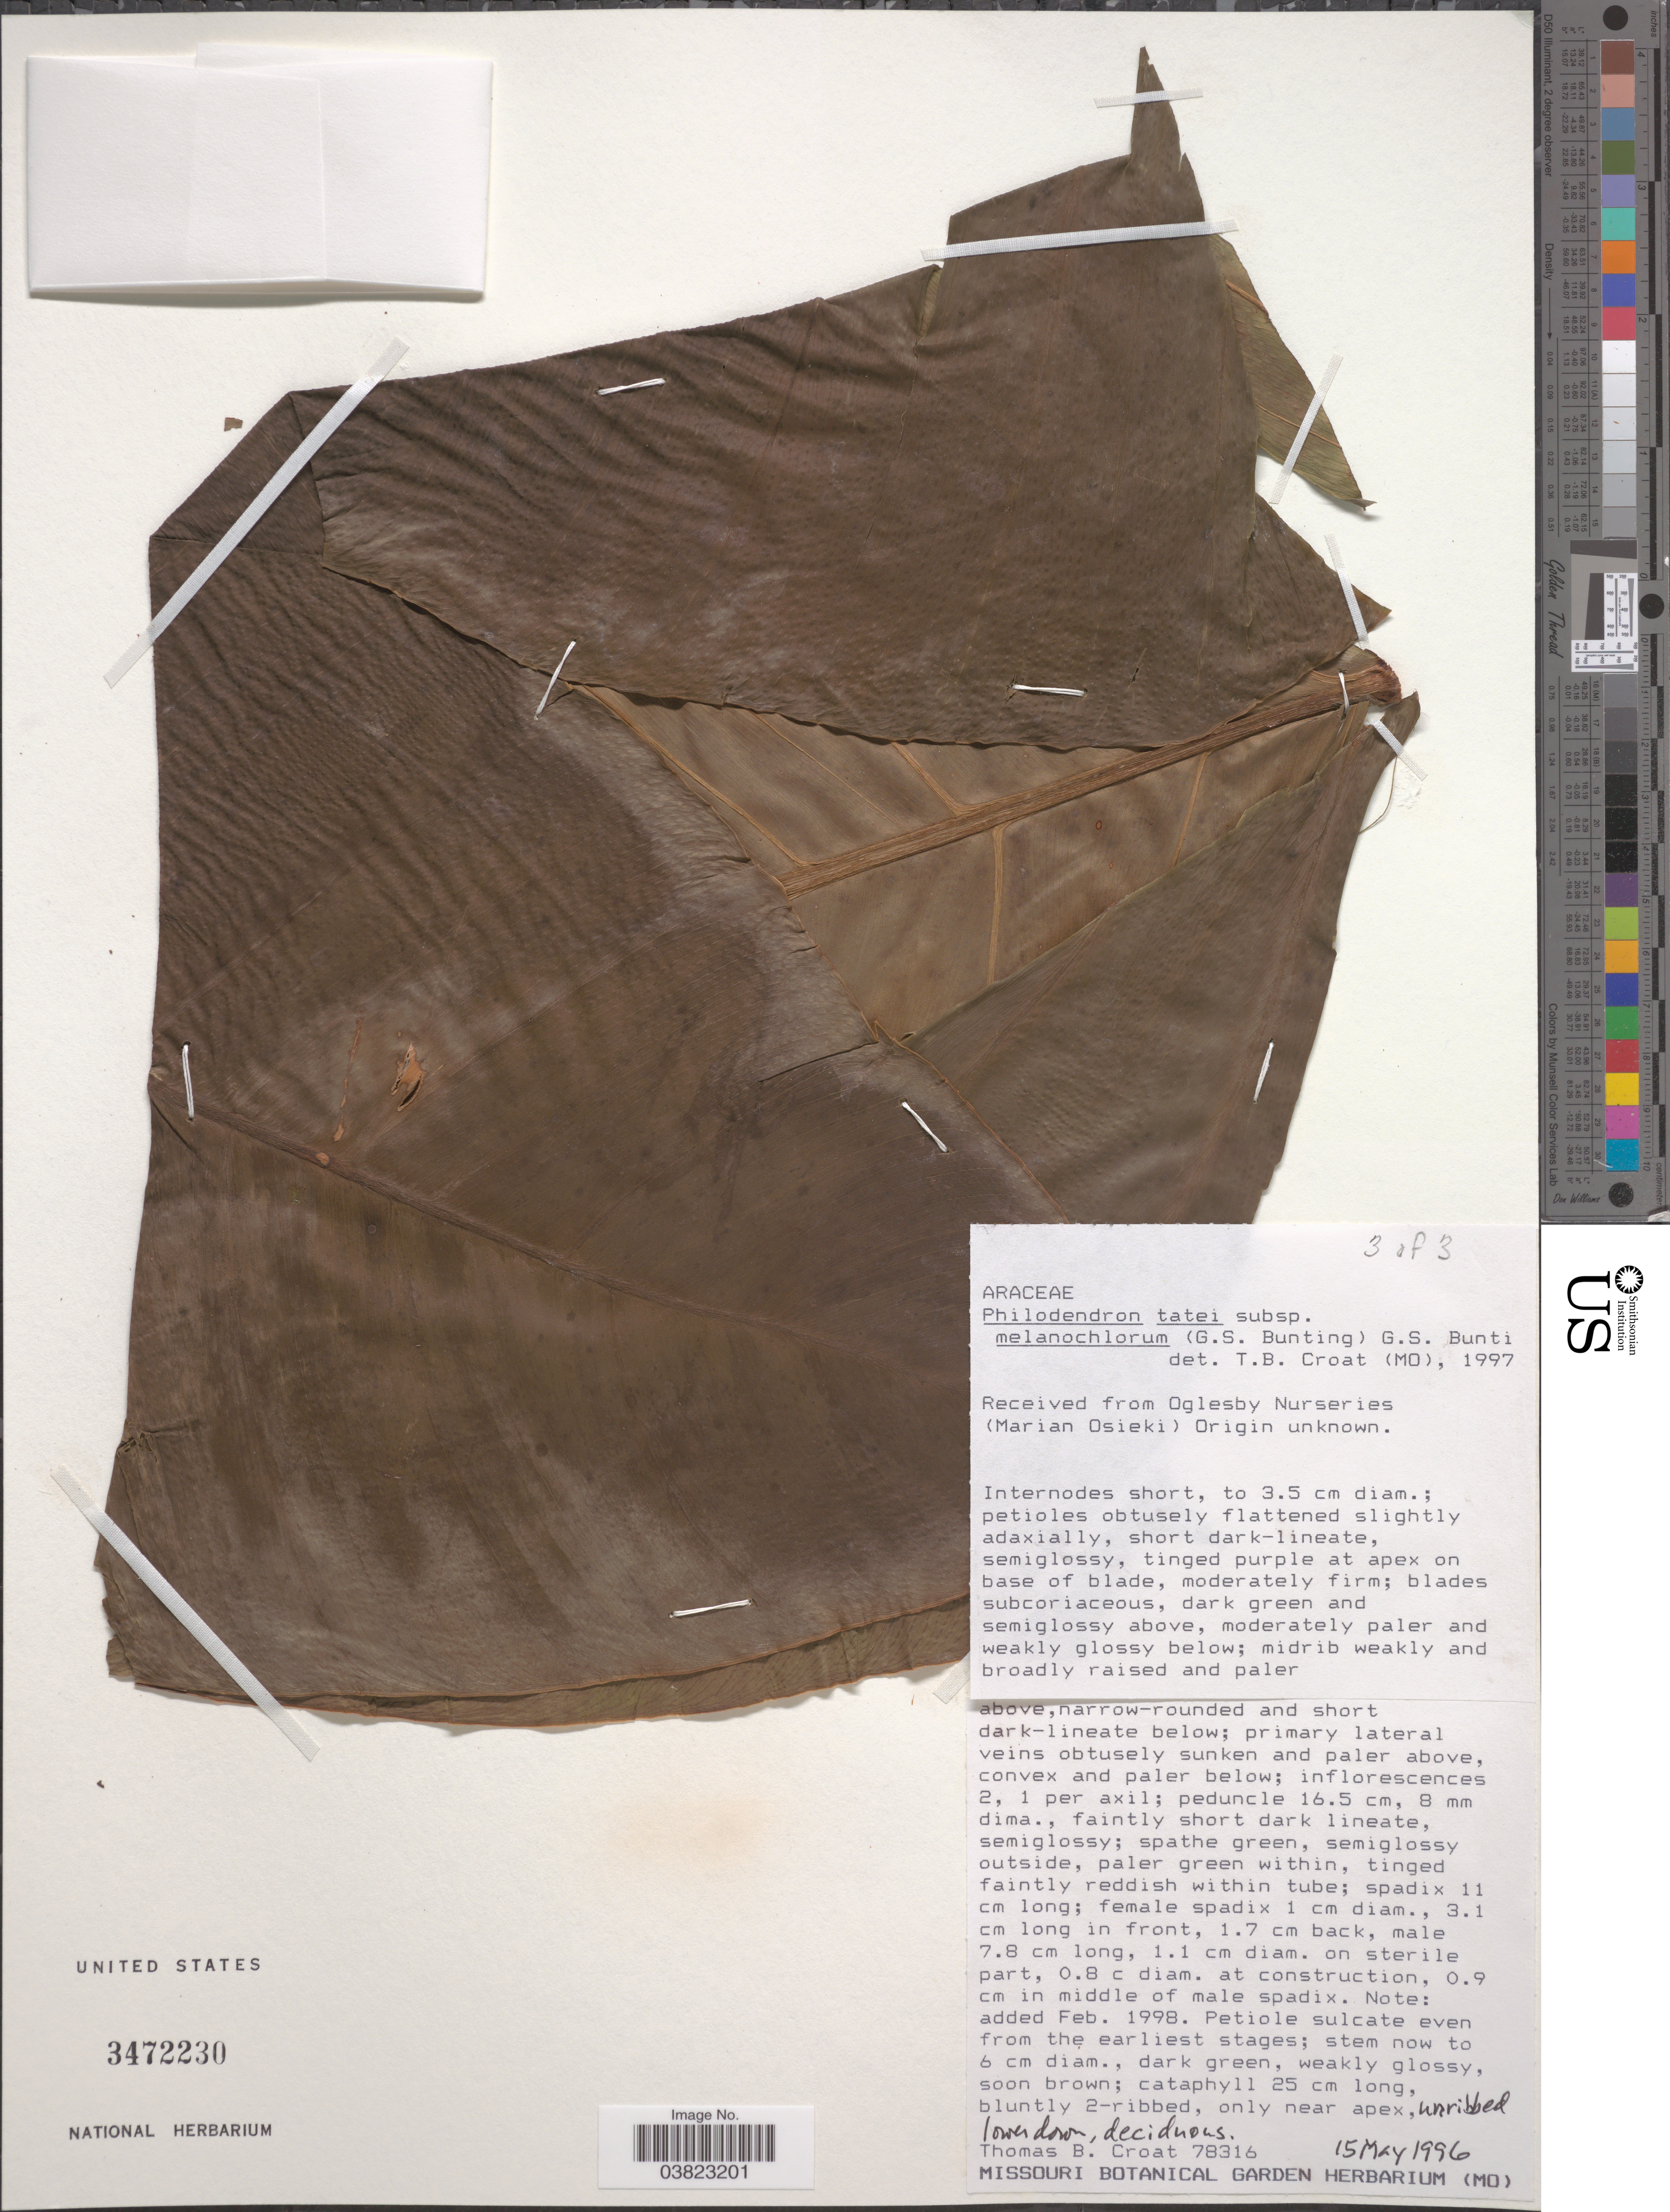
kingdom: Plantae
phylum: Tracheophyta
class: Liliopsida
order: Alismatales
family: Araceae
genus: Philodendron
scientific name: Philodendron tatei subsp. melanochlorum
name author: (G.S. Bunting) G.S. Bunting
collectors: T. B. Croat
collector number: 78316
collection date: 1996-05-15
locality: Oglesby Nurseries (Marian Osieki).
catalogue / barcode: US 3472230